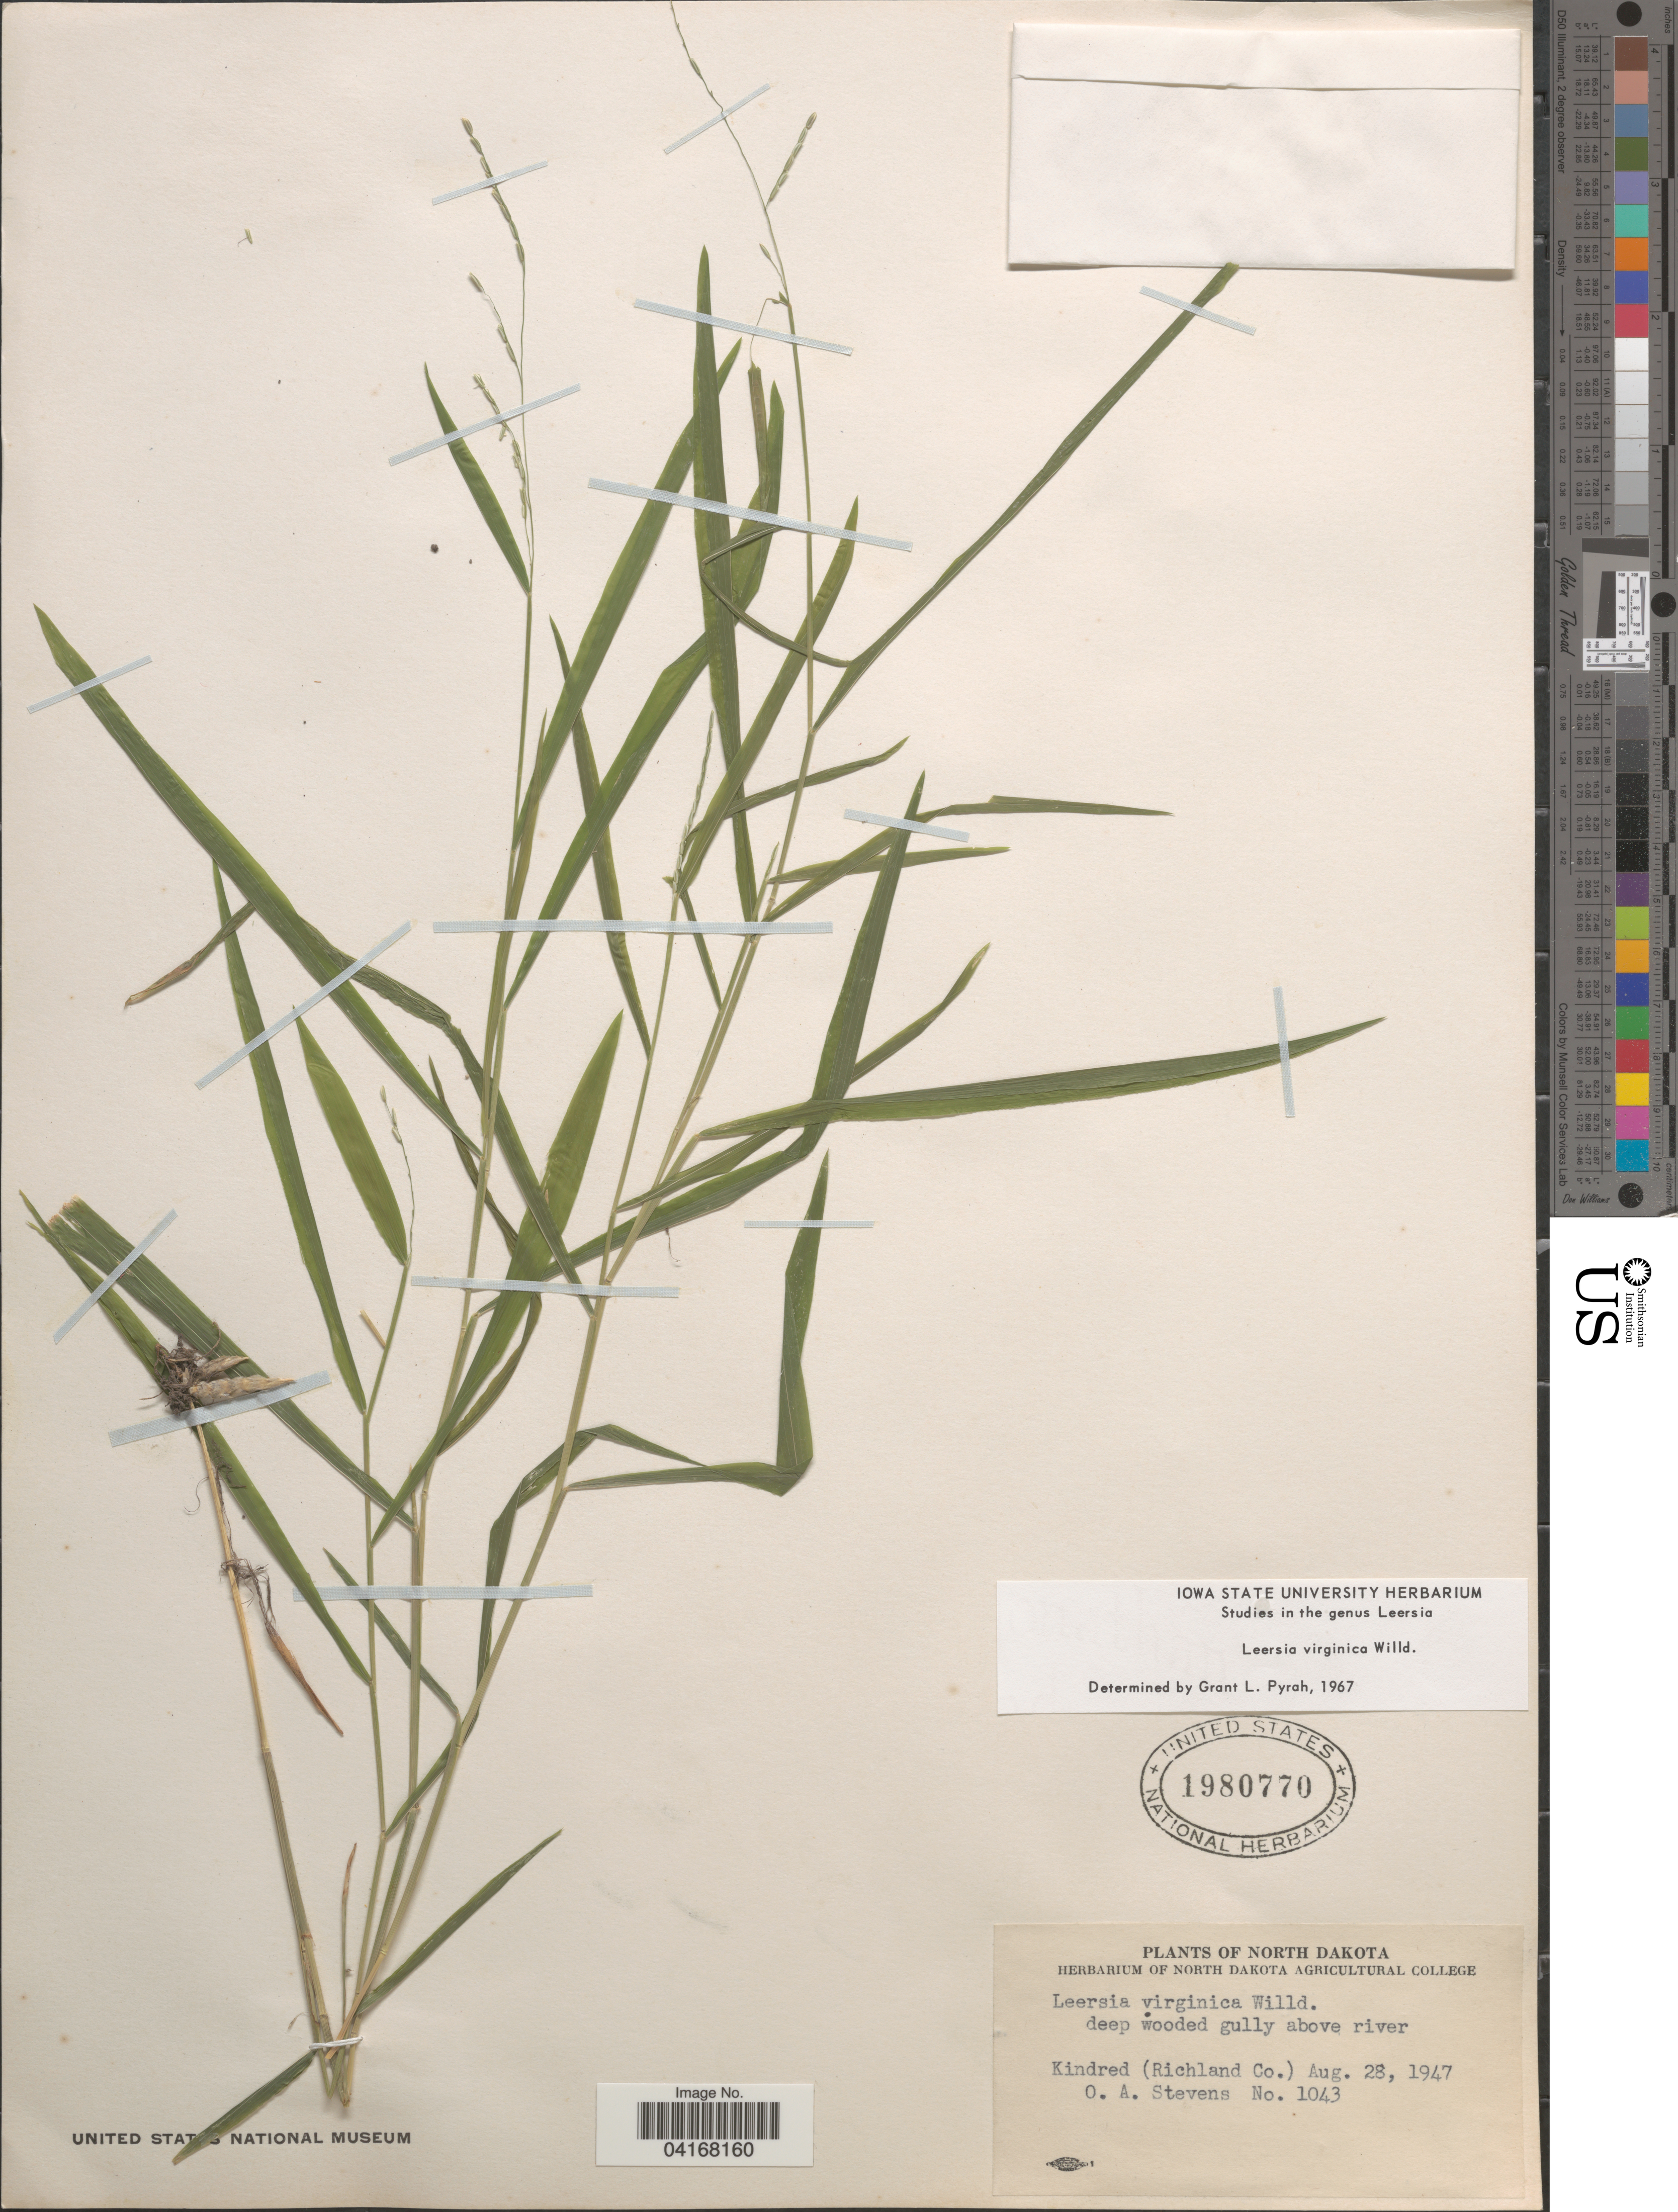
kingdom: Plantae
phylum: Tracheophyta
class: Liliopsida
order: Poales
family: Poaceae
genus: Leersia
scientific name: Leersia virginica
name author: Willd.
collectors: O. A. Stevens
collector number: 1043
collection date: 1947-08-28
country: United States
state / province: North Dakota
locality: Deep wooded gully above river. Kindred (Richland Co.).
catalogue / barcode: US 1980770